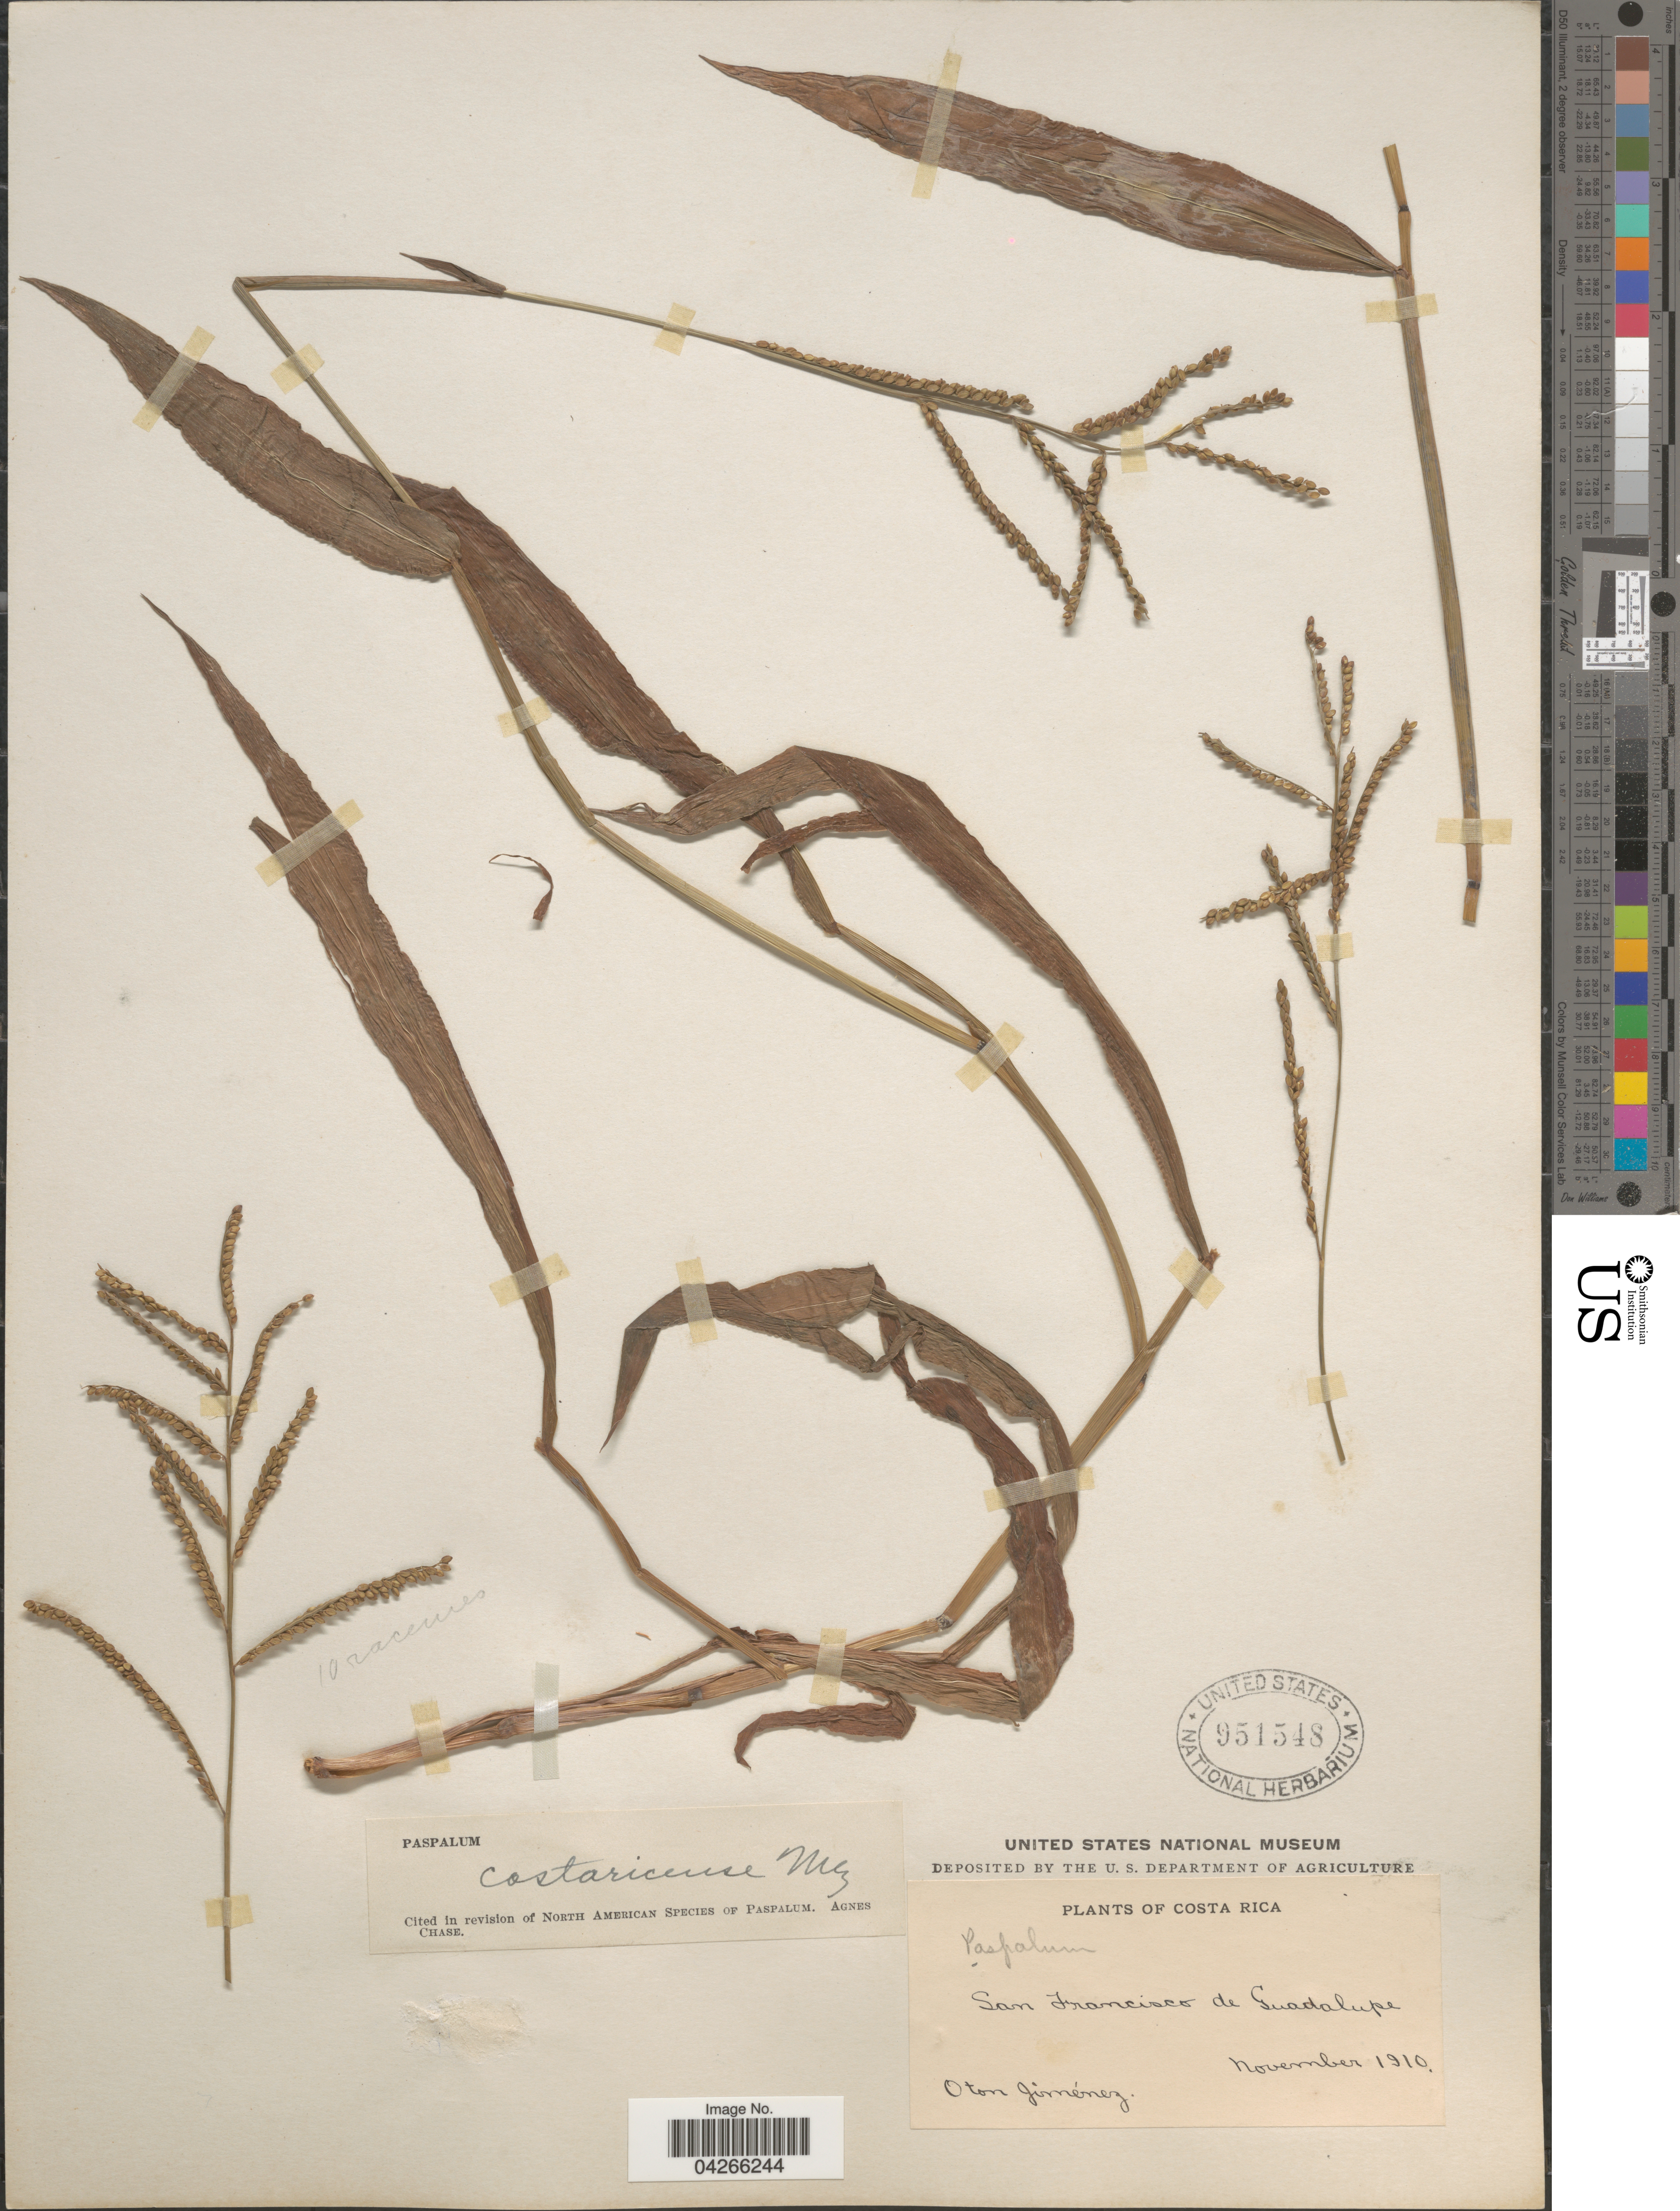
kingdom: Plantae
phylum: Tracheophyta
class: Liliopsida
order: Poales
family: Poaceae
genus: Paspalum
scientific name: Paspalum costaricense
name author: Mez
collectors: O. Jimenez L.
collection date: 1910-11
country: Costa Rica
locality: San Francisco de Guadalupe.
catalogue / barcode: US 951548